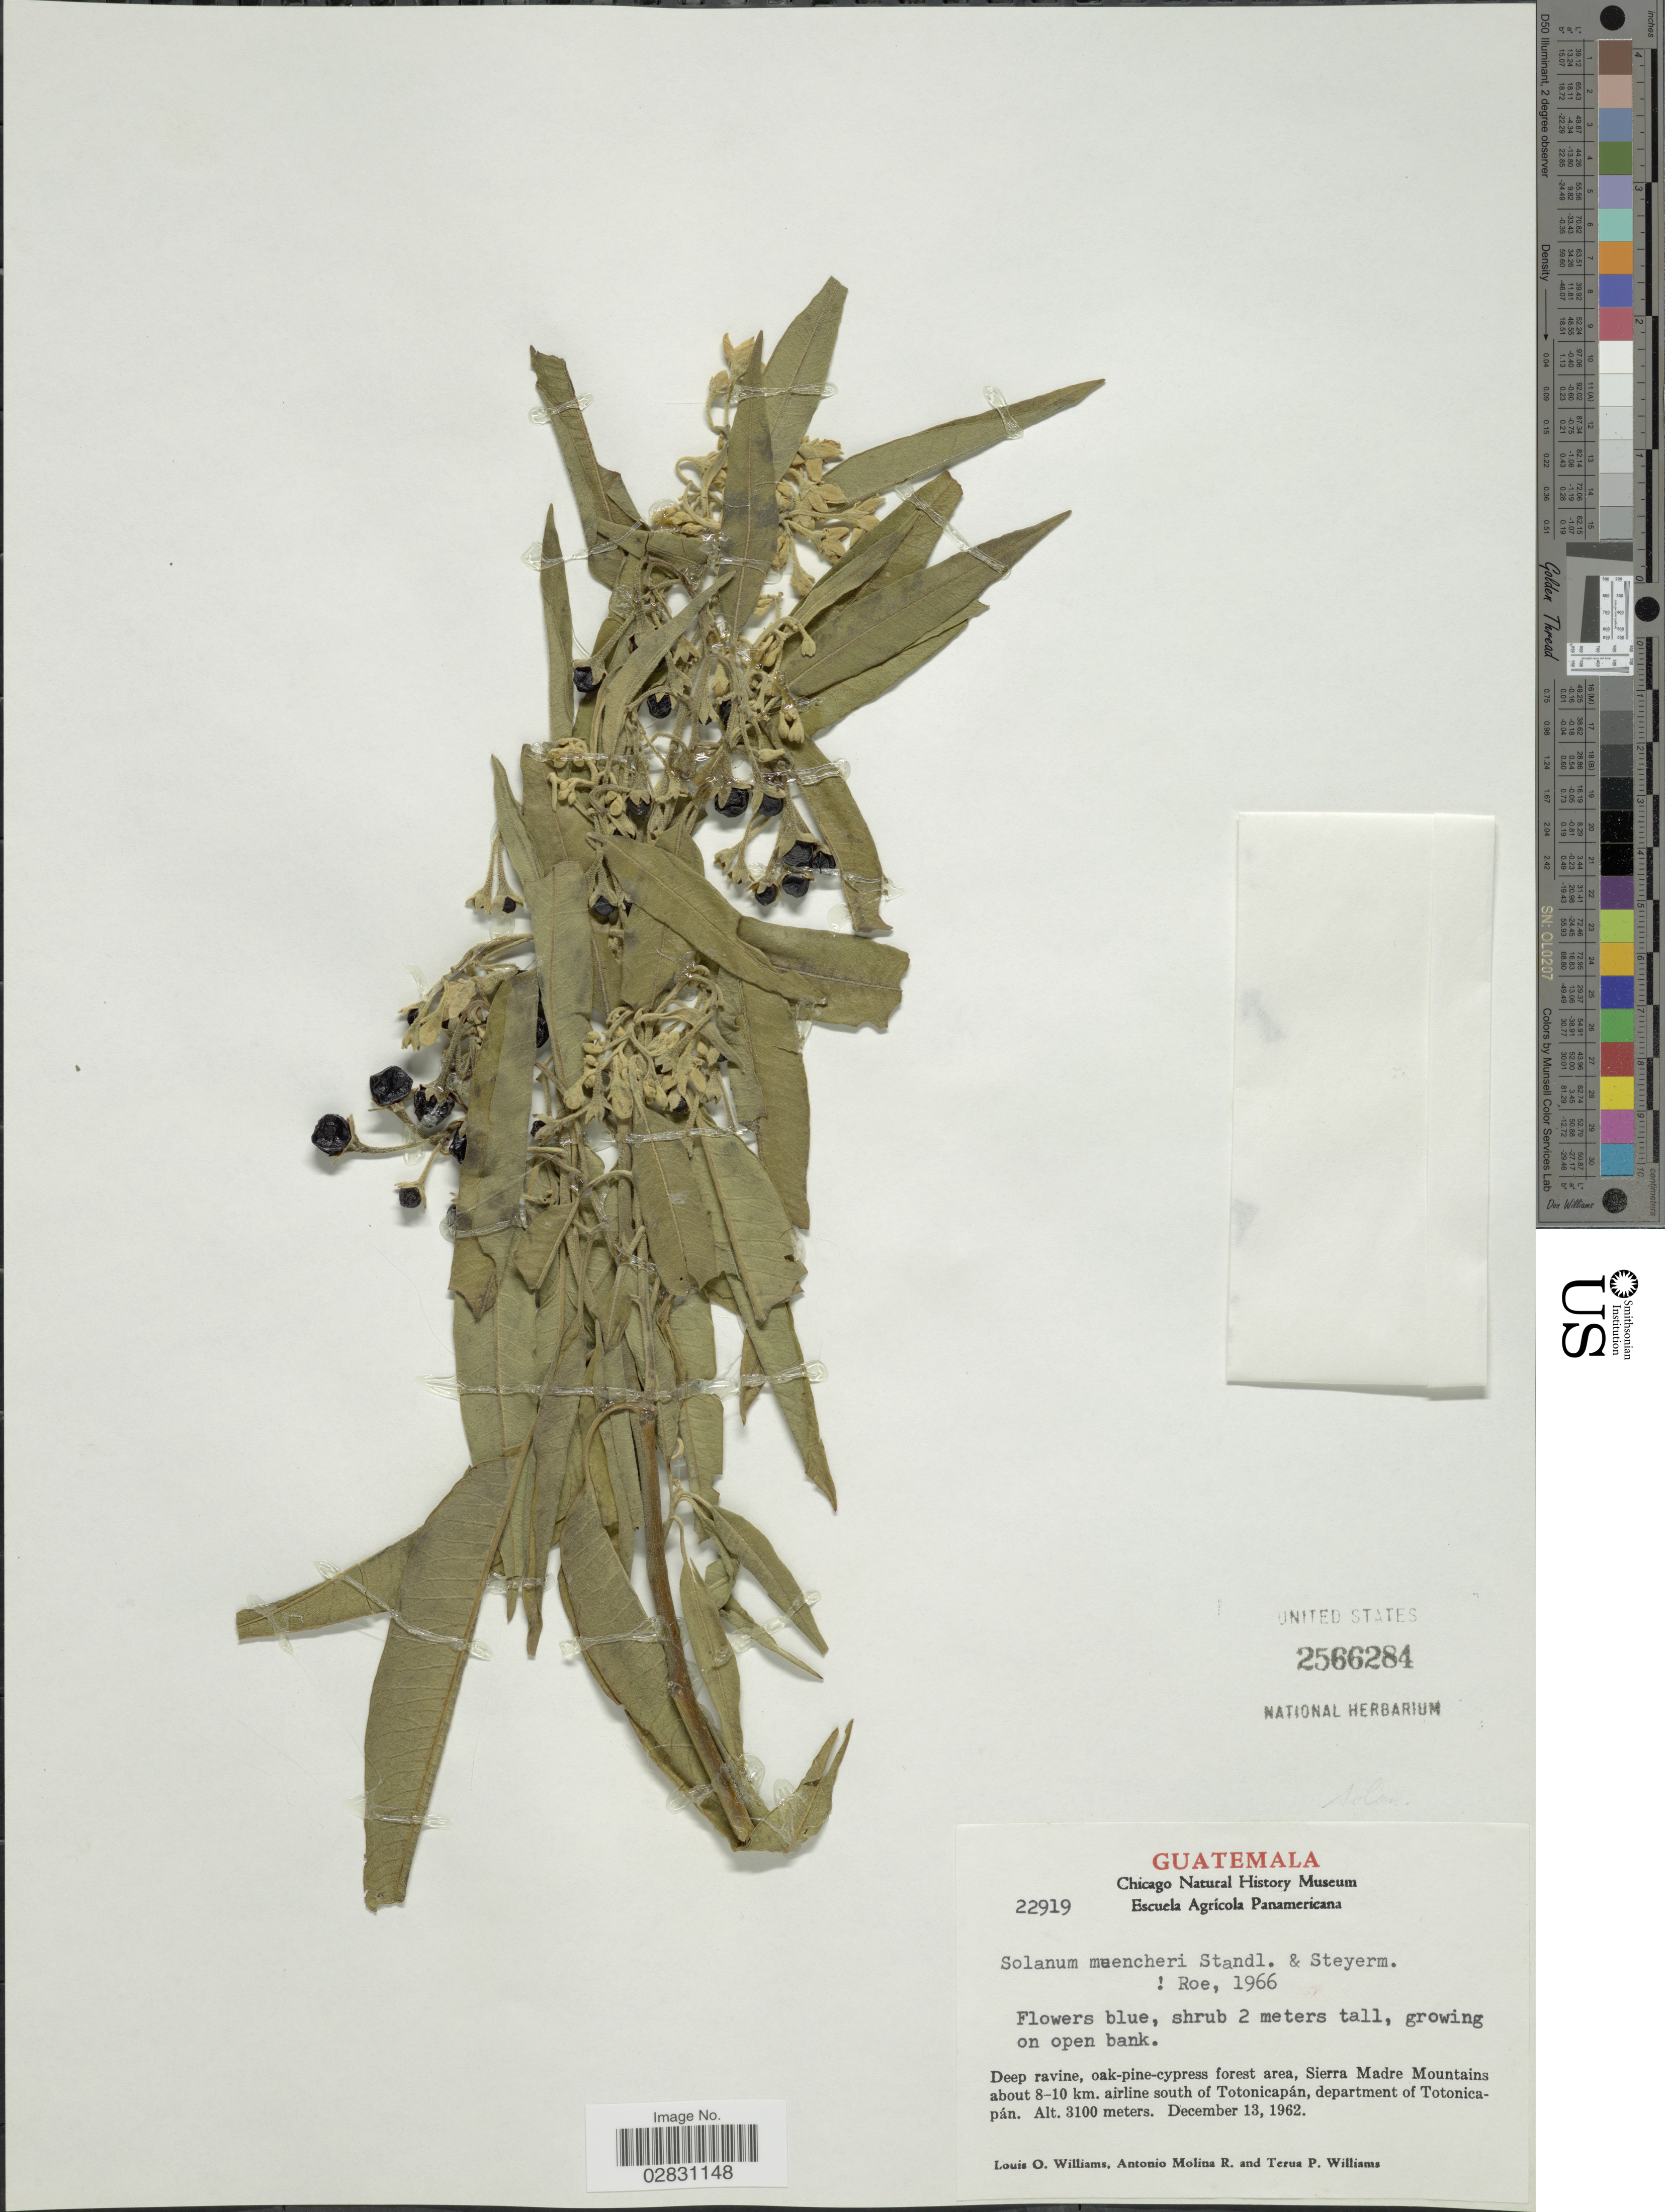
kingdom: Plantae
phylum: Tracheophyta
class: Magnoliopsida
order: Solanales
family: Solanaceae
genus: Solanum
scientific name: Solanum muenscheri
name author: Standl. & Steyerm.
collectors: L. O. Williams, A. Molina R. & T. Williams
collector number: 22919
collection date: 1962-12-13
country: Guatemala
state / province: Totonicapan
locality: Sierra Madre Mountains about 8-10 km. airline south of Totonicapán, department of Totonicapán.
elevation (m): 3100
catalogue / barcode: US 2566284